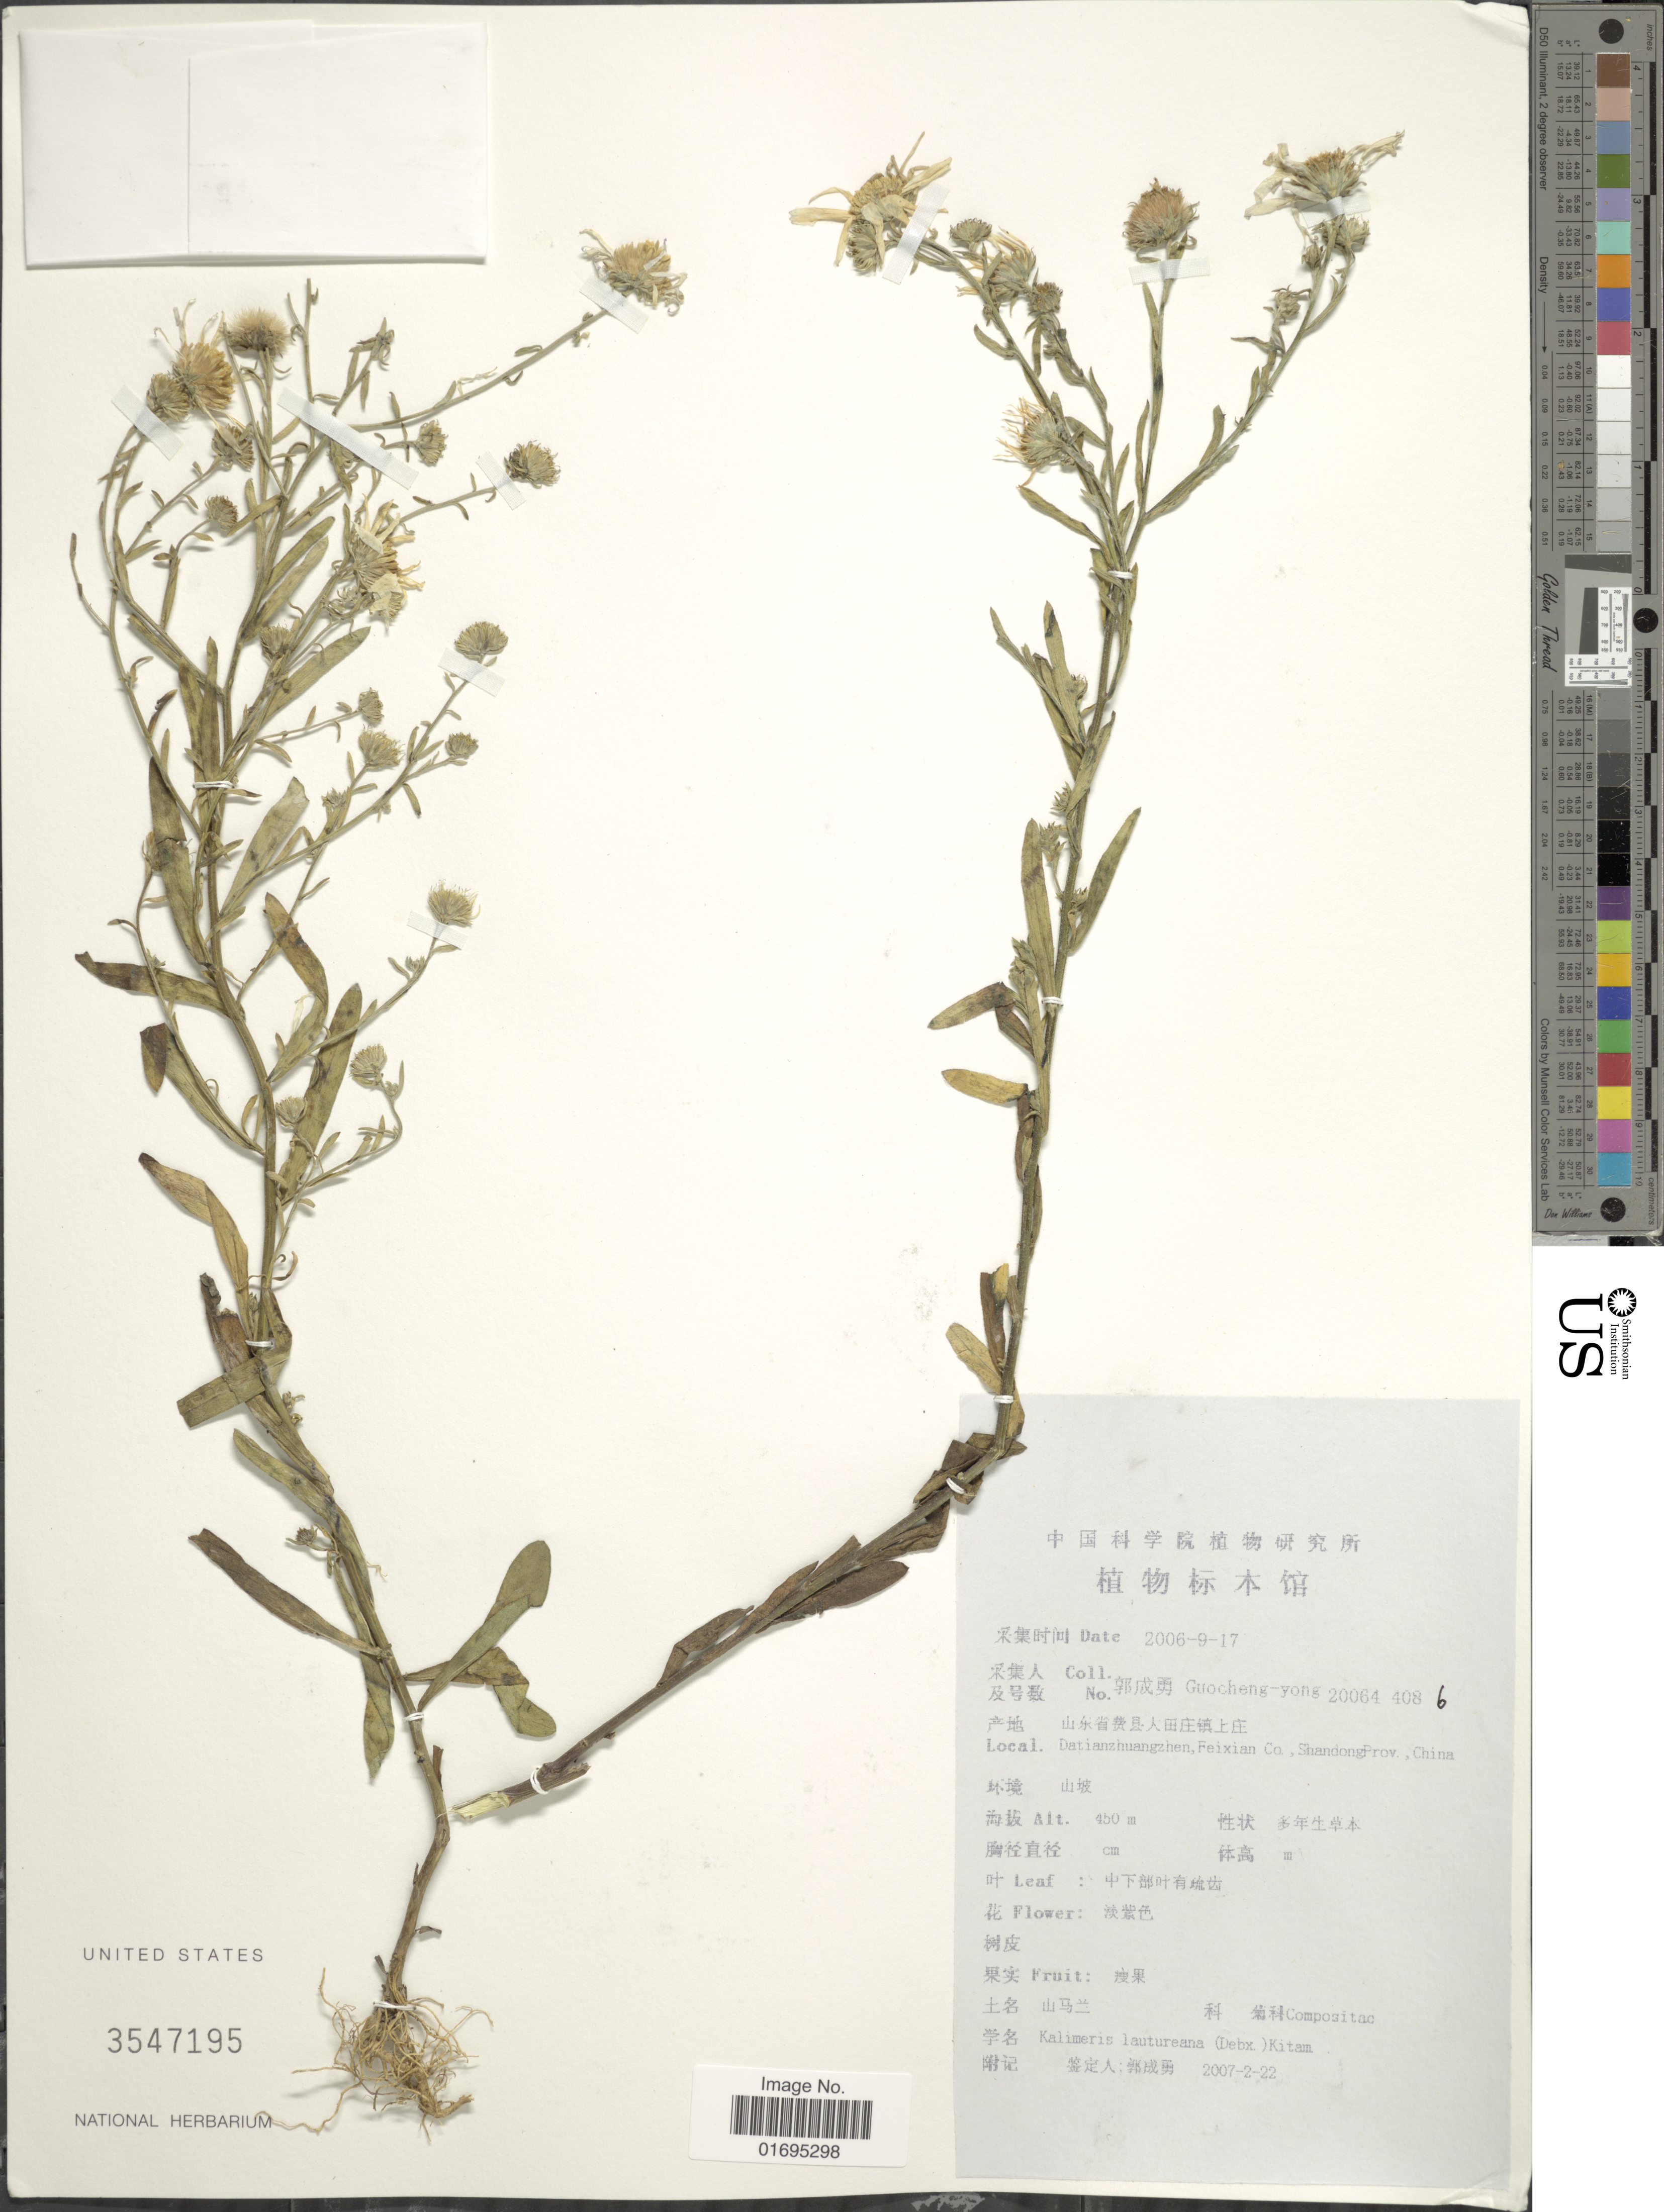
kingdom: Plantae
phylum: Tracheophyta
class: Magnoliopsida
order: Asterales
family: Asteraceae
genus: Kalimeris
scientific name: Kalimeris lautureana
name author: (Debeaux) Kitam.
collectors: Guo cheng-yong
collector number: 200644086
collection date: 2006-09-19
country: China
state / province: Shandong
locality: Datianzhuangzhen, Feixian Co.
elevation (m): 450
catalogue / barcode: US 3547195